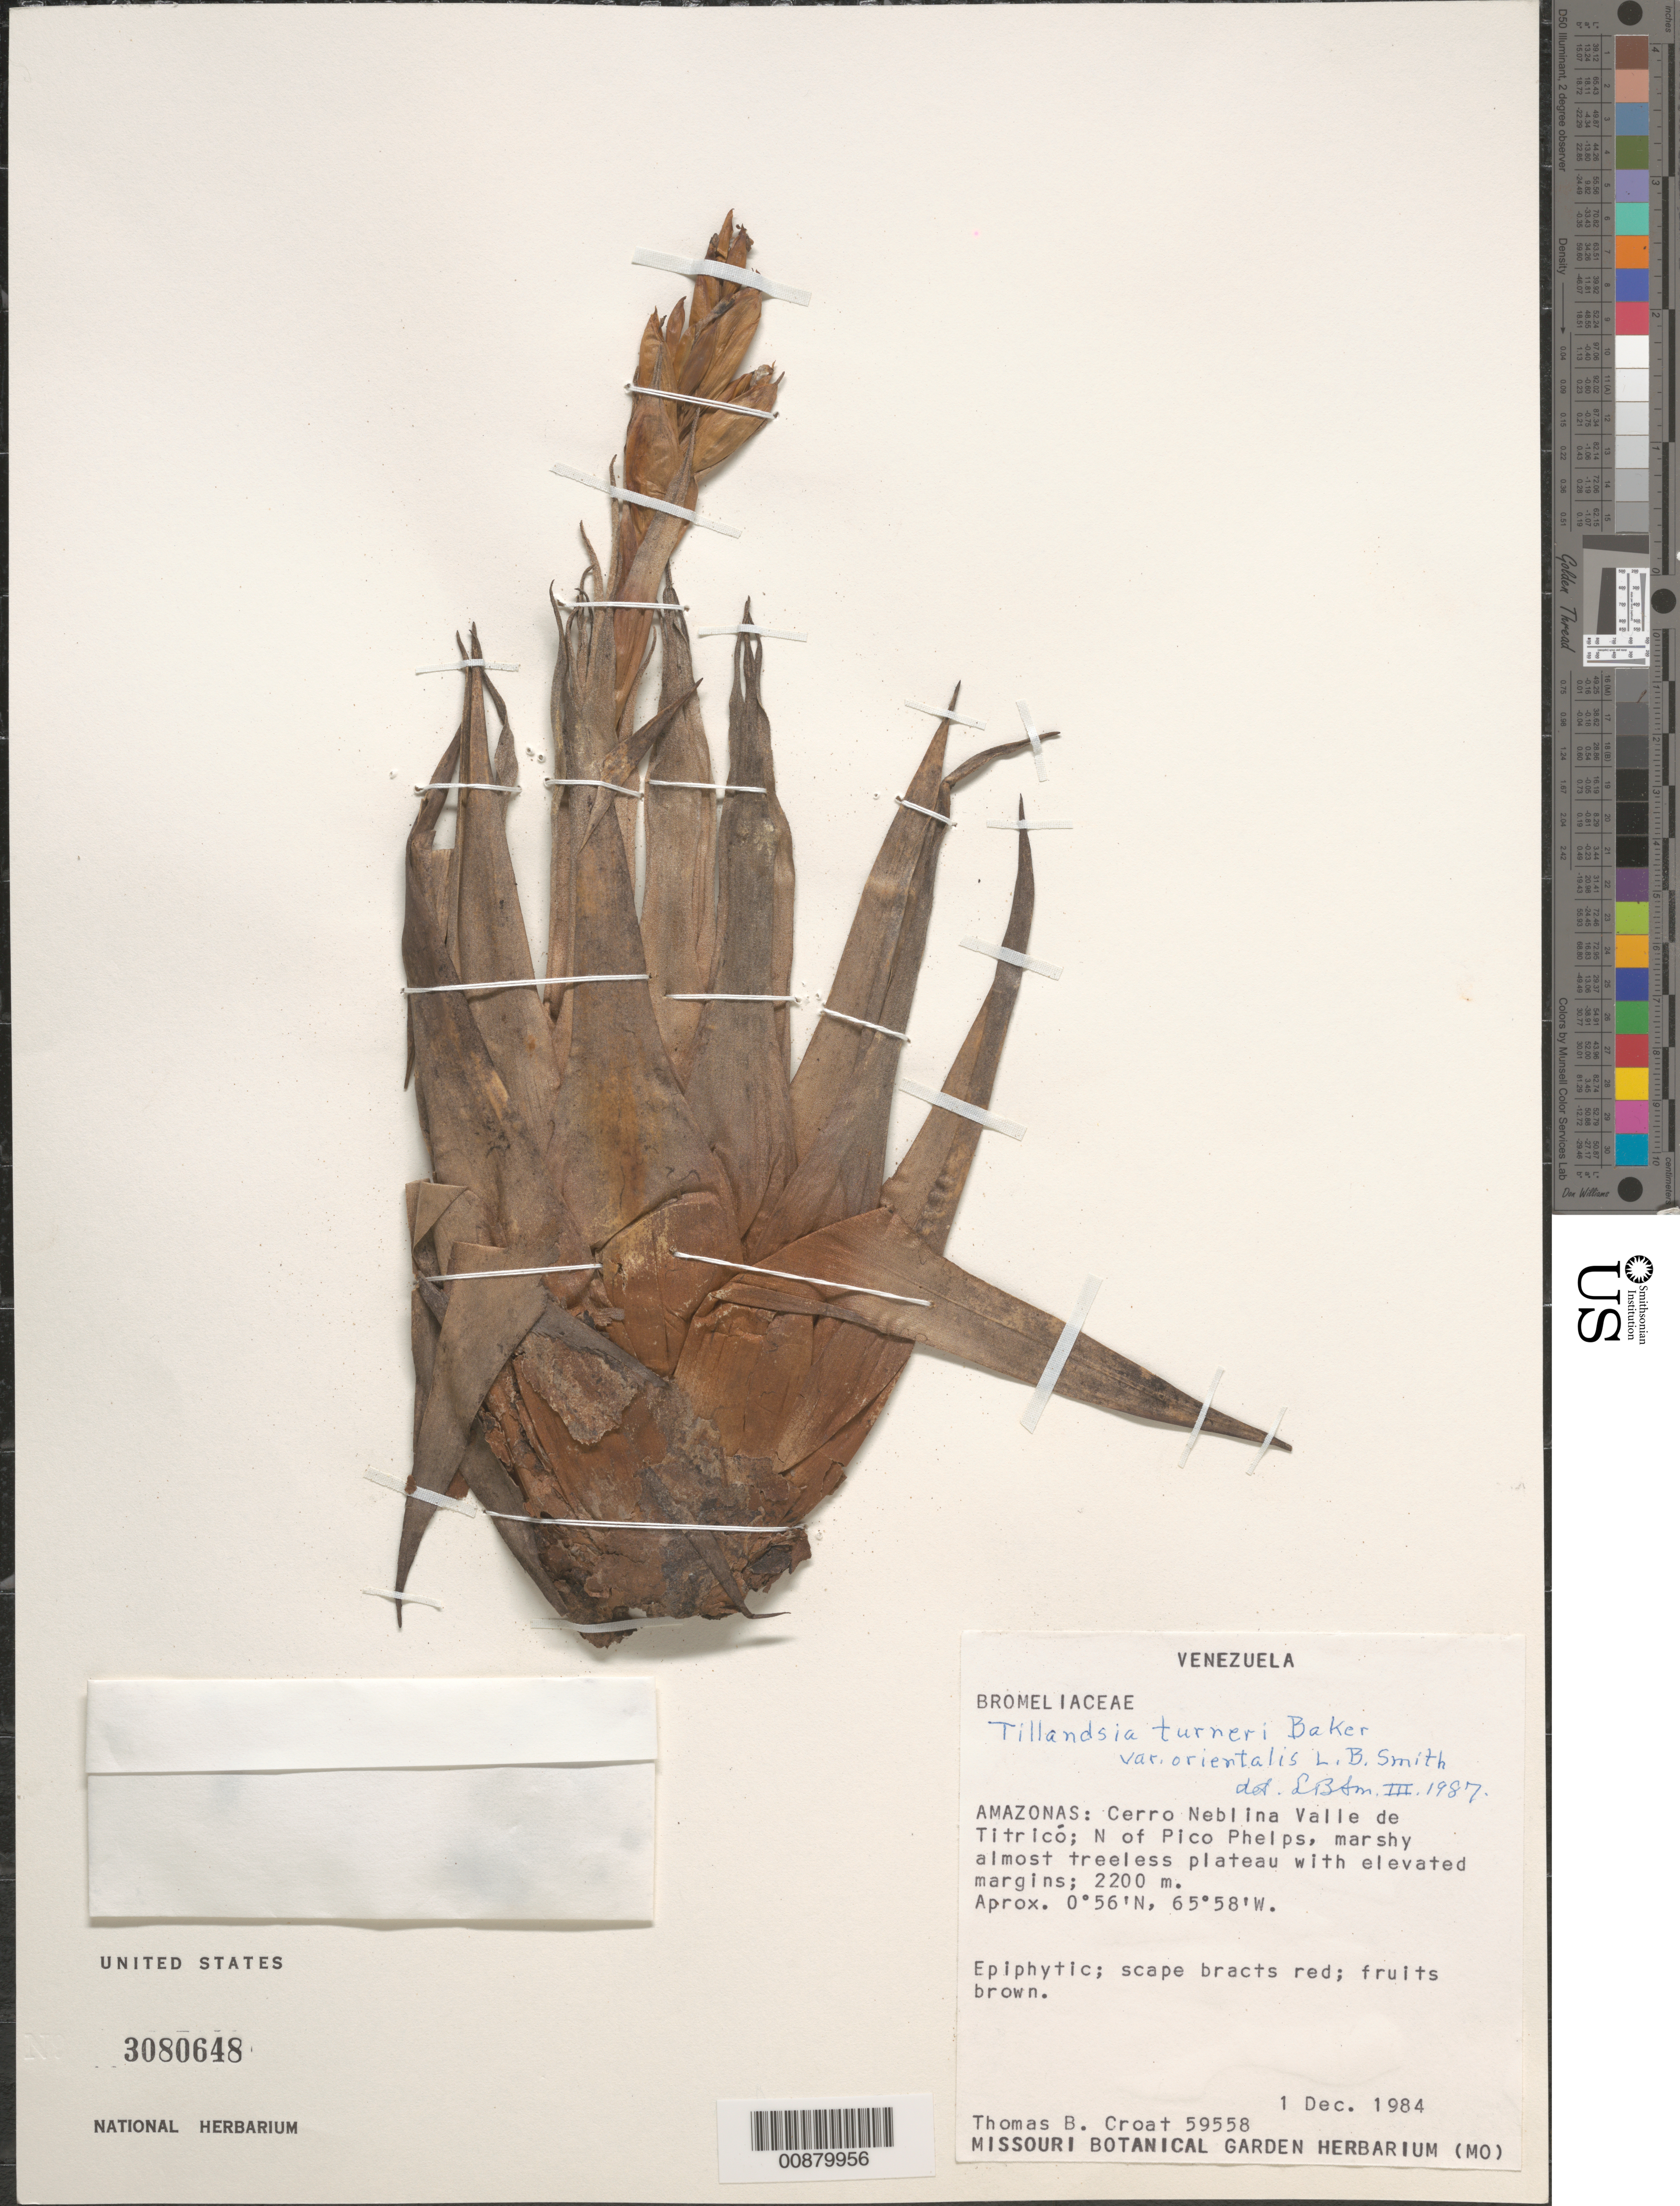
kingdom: Plantae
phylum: Tracheophyta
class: Liliopsida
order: Poales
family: Bromeliaceae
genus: Tillandsia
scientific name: Tillandsia turneri var. orientalis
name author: L.B. Sm.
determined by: Smith, Lyman B., (US), NMNH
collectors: T. B. Croat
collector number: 59558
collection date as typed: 1-Dec-84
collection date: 1984-12-01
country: Venezuela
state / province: Amazonas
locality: Cerro Neblina Valle de Titricó, N of Pico Phelps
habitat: Marshy almost treeless plateau with elevated margins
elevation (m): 2200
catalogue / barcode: US 3080648